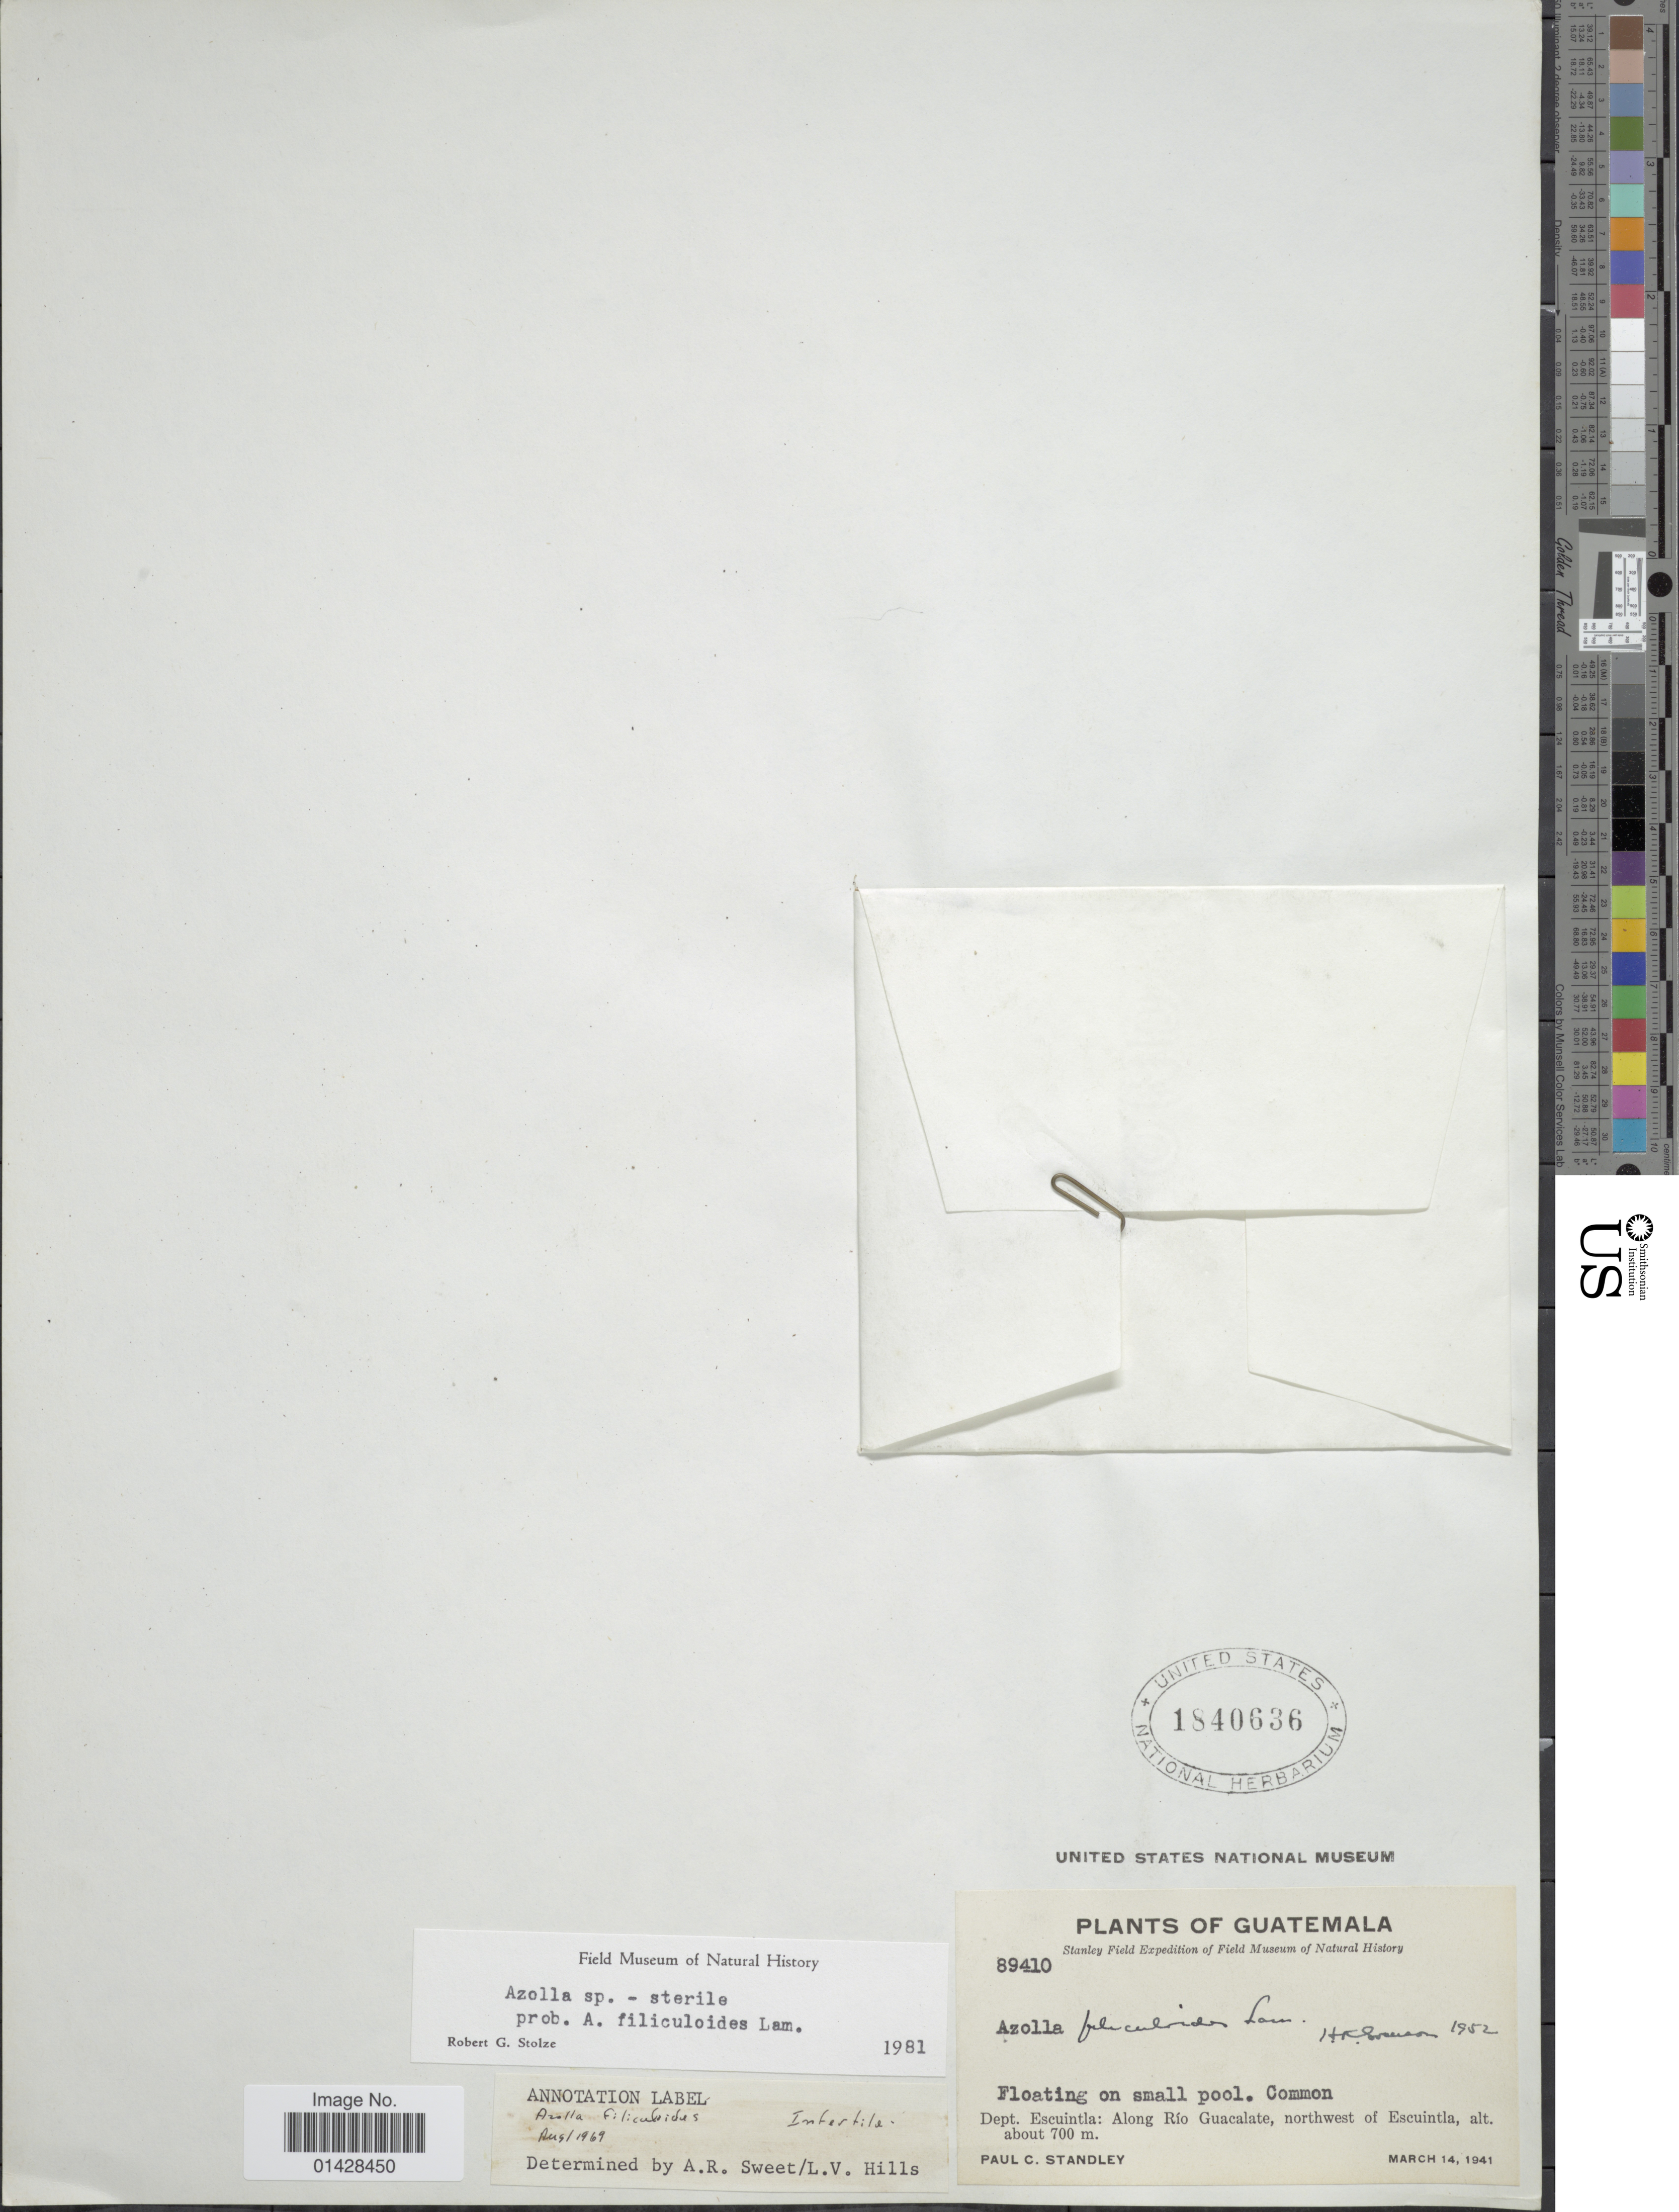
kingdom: Plantae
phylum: Tracheophyta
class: Polypodiopsida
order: Salviniales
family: Salviniaceae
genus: Azolla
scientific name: Azolla filiculoides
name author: Lam.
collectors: P. C. Standley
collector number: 89410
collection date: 1941-03-14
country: Guatemala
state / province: Escuintla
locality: Floating on small pool. Common, Dept. Escuintla: Along Río Guacalate, northwest of Escuintla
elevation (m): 700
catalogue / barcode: US 1840636